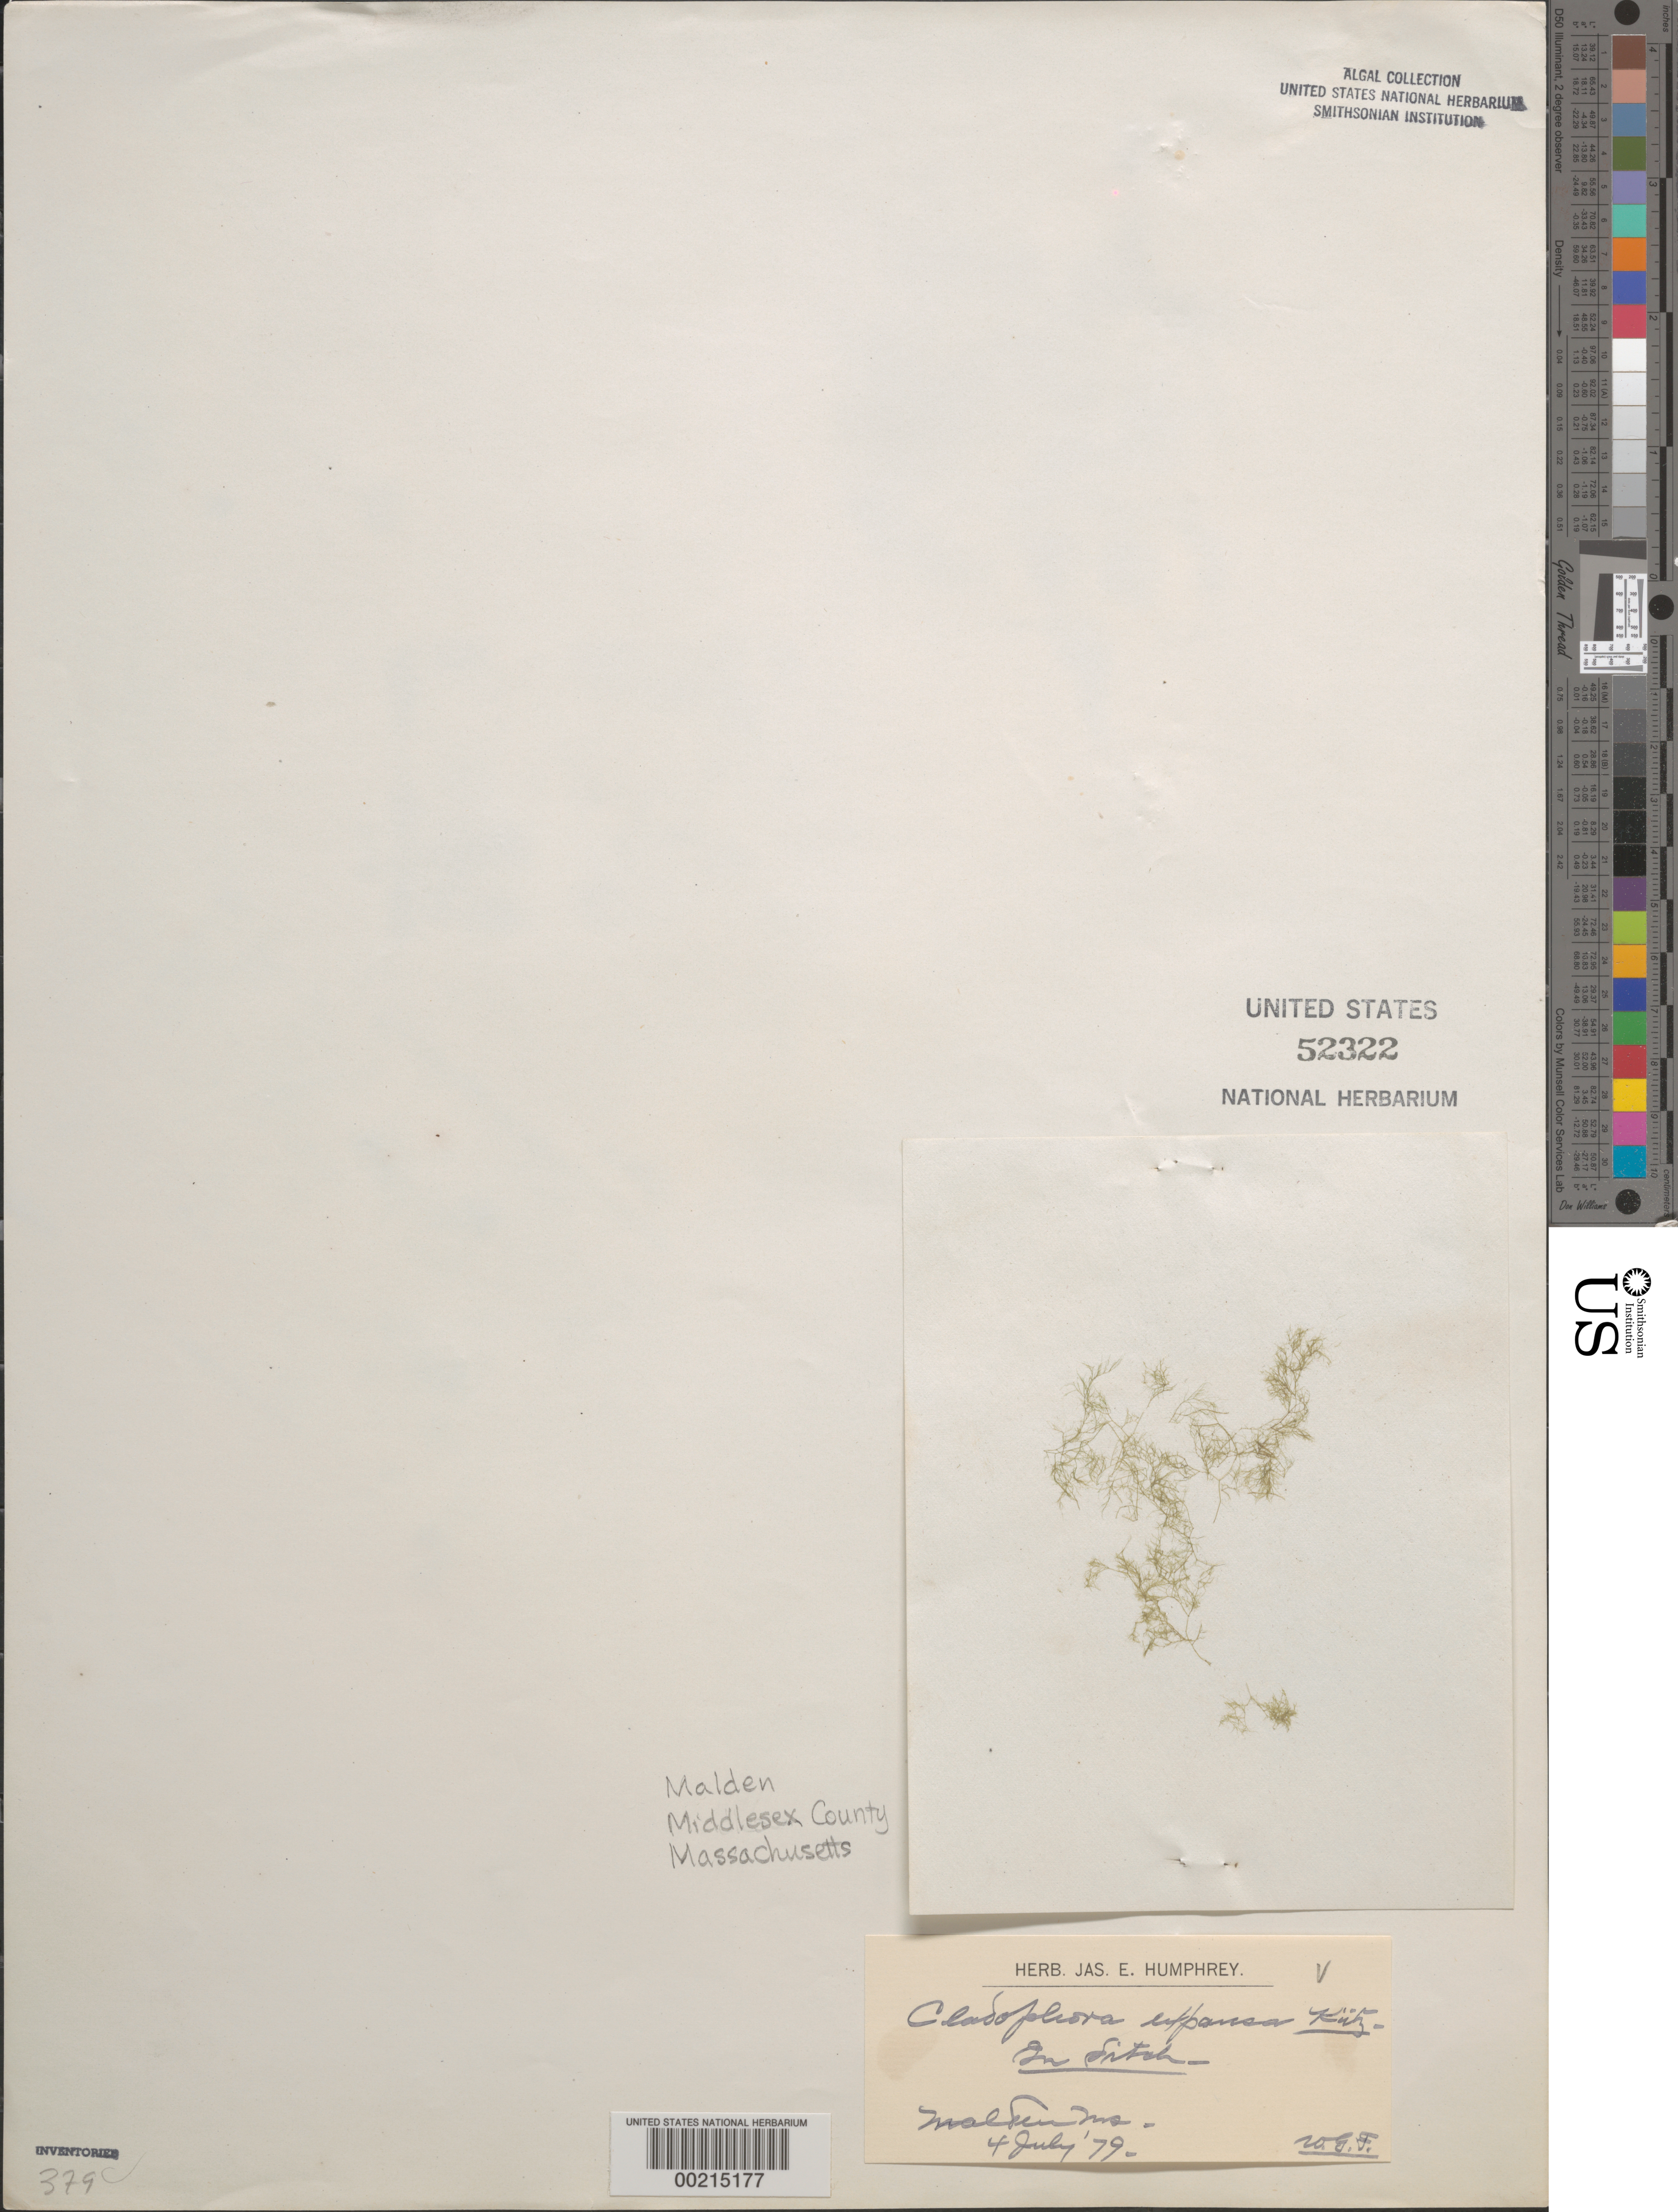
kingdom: Plantae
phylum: Chlorophyta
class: Ulvophyceae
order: Cladophorales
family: Cladophoraceae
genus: Cladophora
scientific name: Cladophora vagabunda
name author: (L.) C. Hoek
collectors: J. Humphrey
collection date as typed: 04 Jul 1979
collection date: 1979-07-04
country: United States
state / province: Massachusetts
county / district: Middlesex County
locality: Malden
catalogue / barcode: US 52322